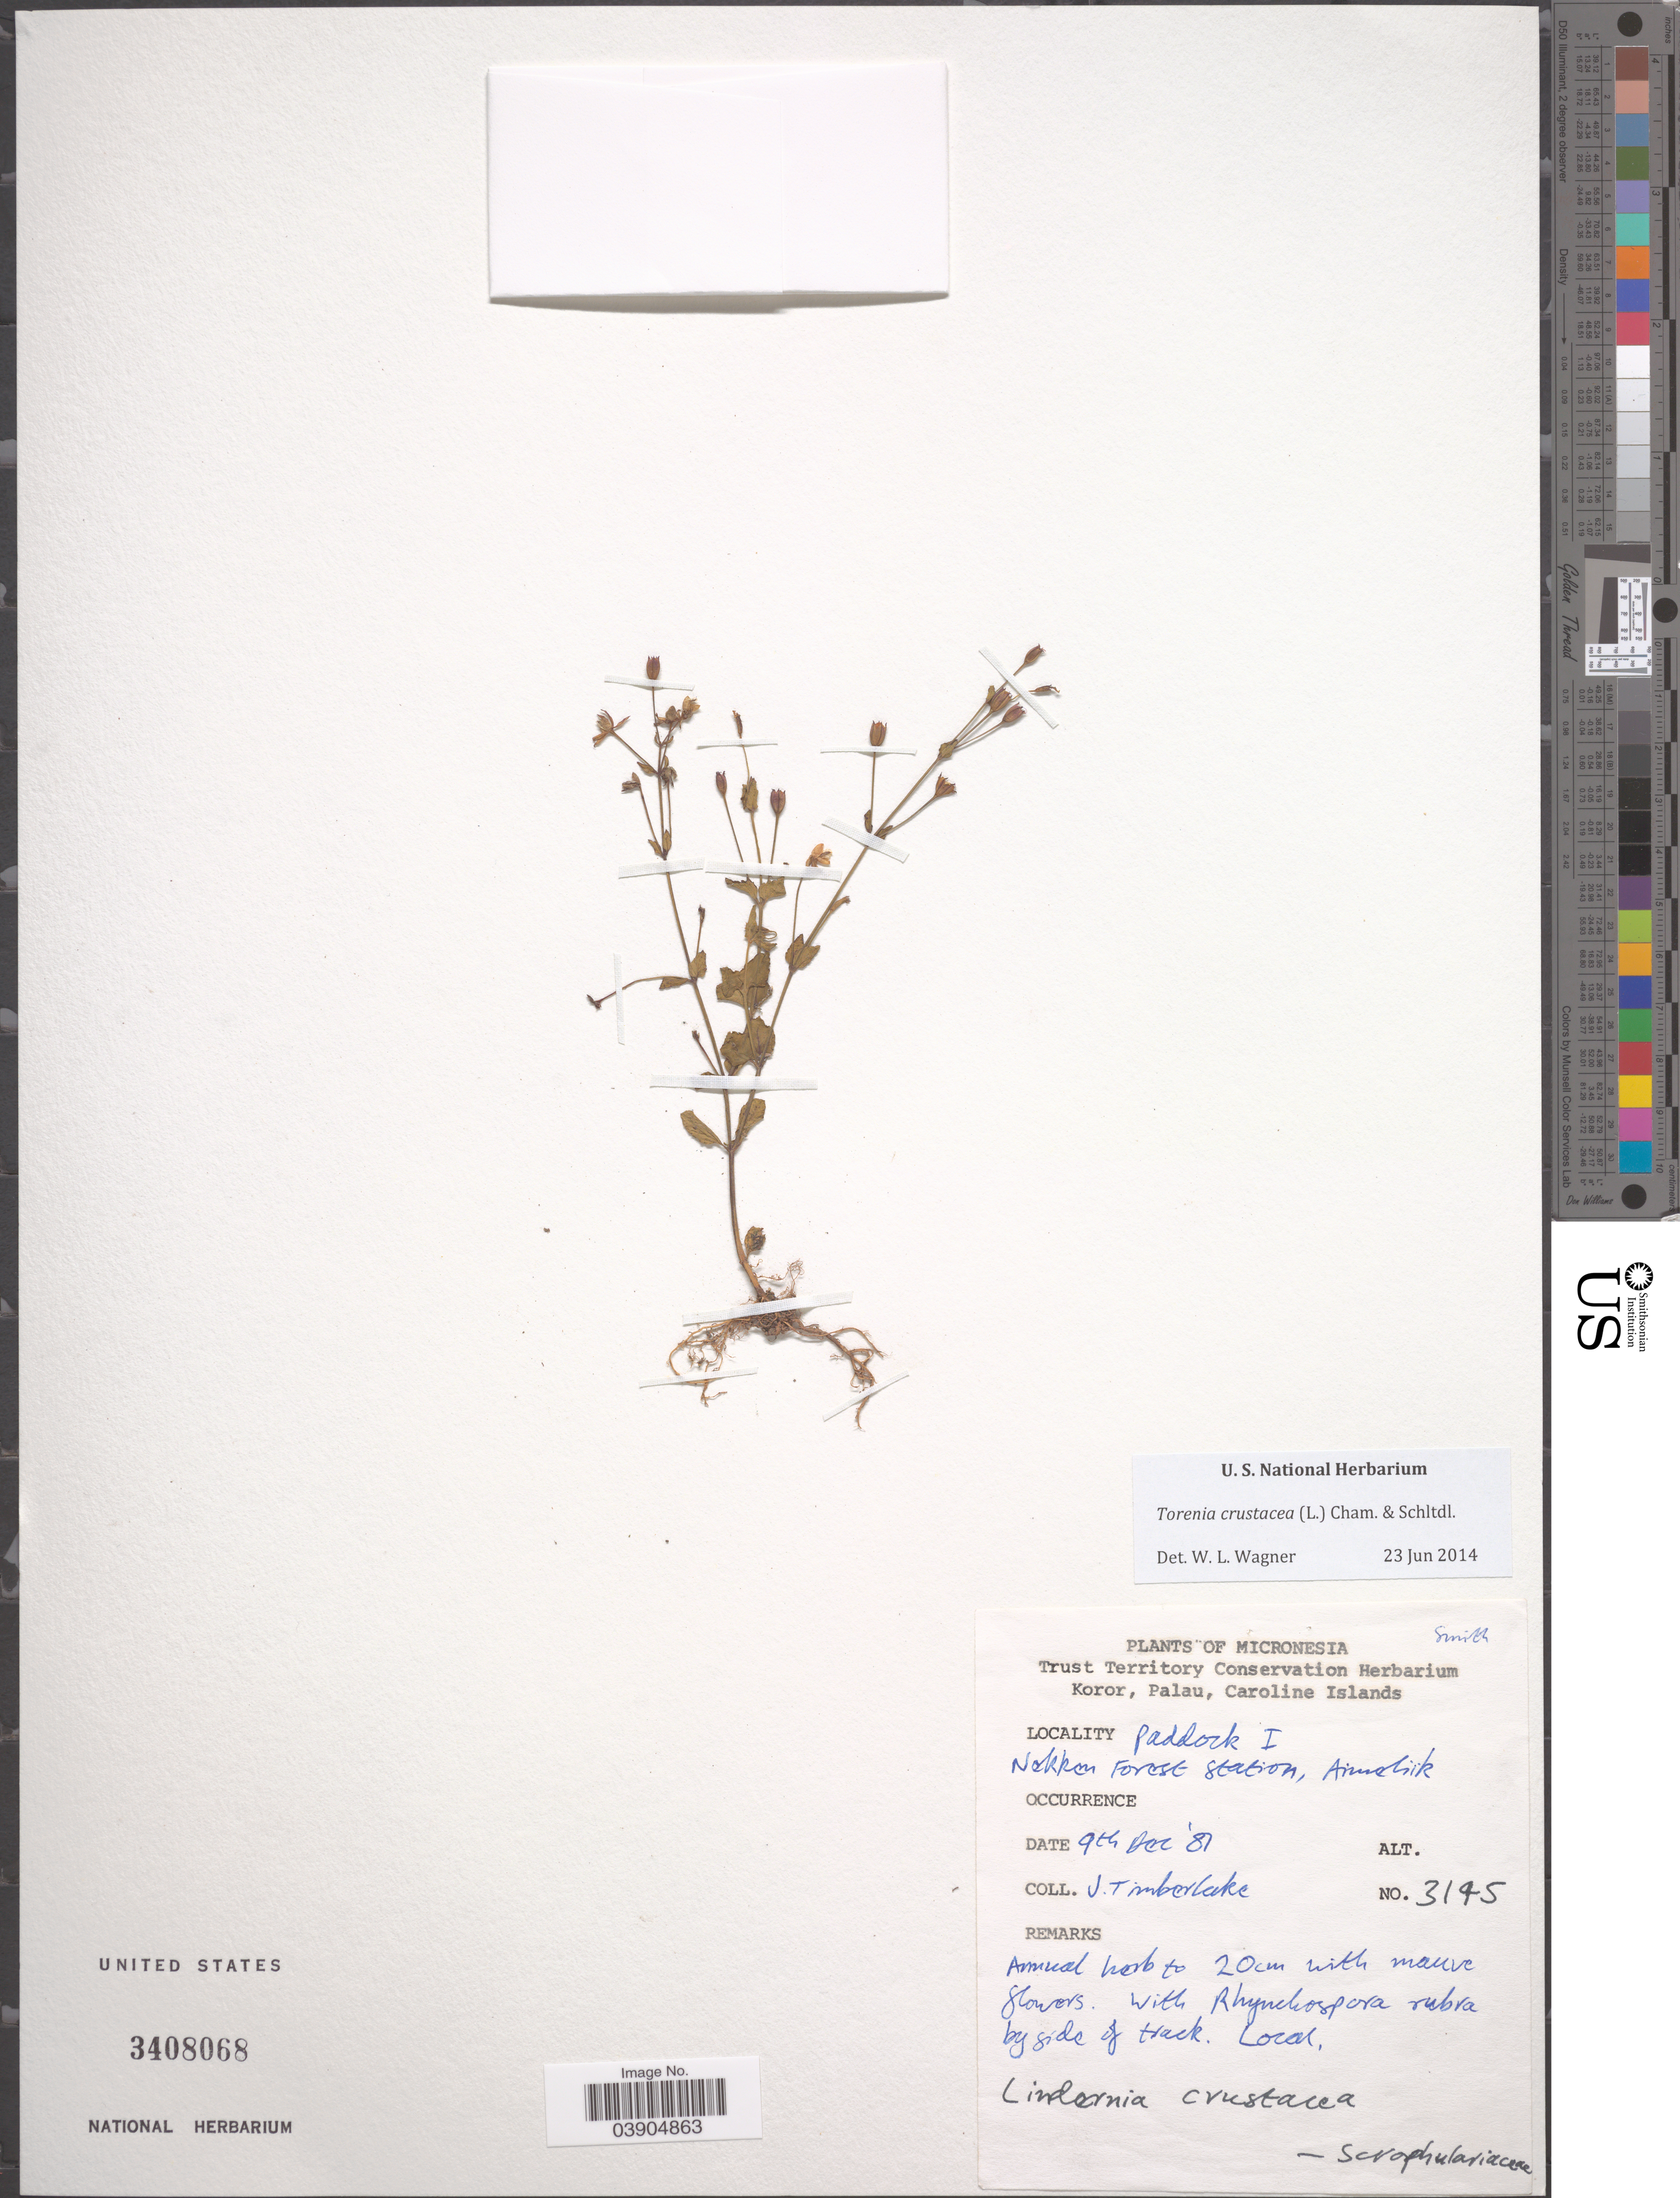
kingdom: Plantae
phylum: Tracheophyta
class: Magnoliopsida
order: Lamiales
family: Linderniaceae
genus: Lindernia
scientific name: Lindernia crustacea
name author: (L.) F. Muell.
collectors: J. Timberlake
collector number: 3145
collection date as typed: Transcribed d/m/y: 9/12/81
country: Palau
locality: Micronesia. Koror, Palau, Caroline Islands. [unsure placement] Paddock I. Nekken Forest Station, Aimshik. [interpreted]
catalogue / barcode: US 3408068